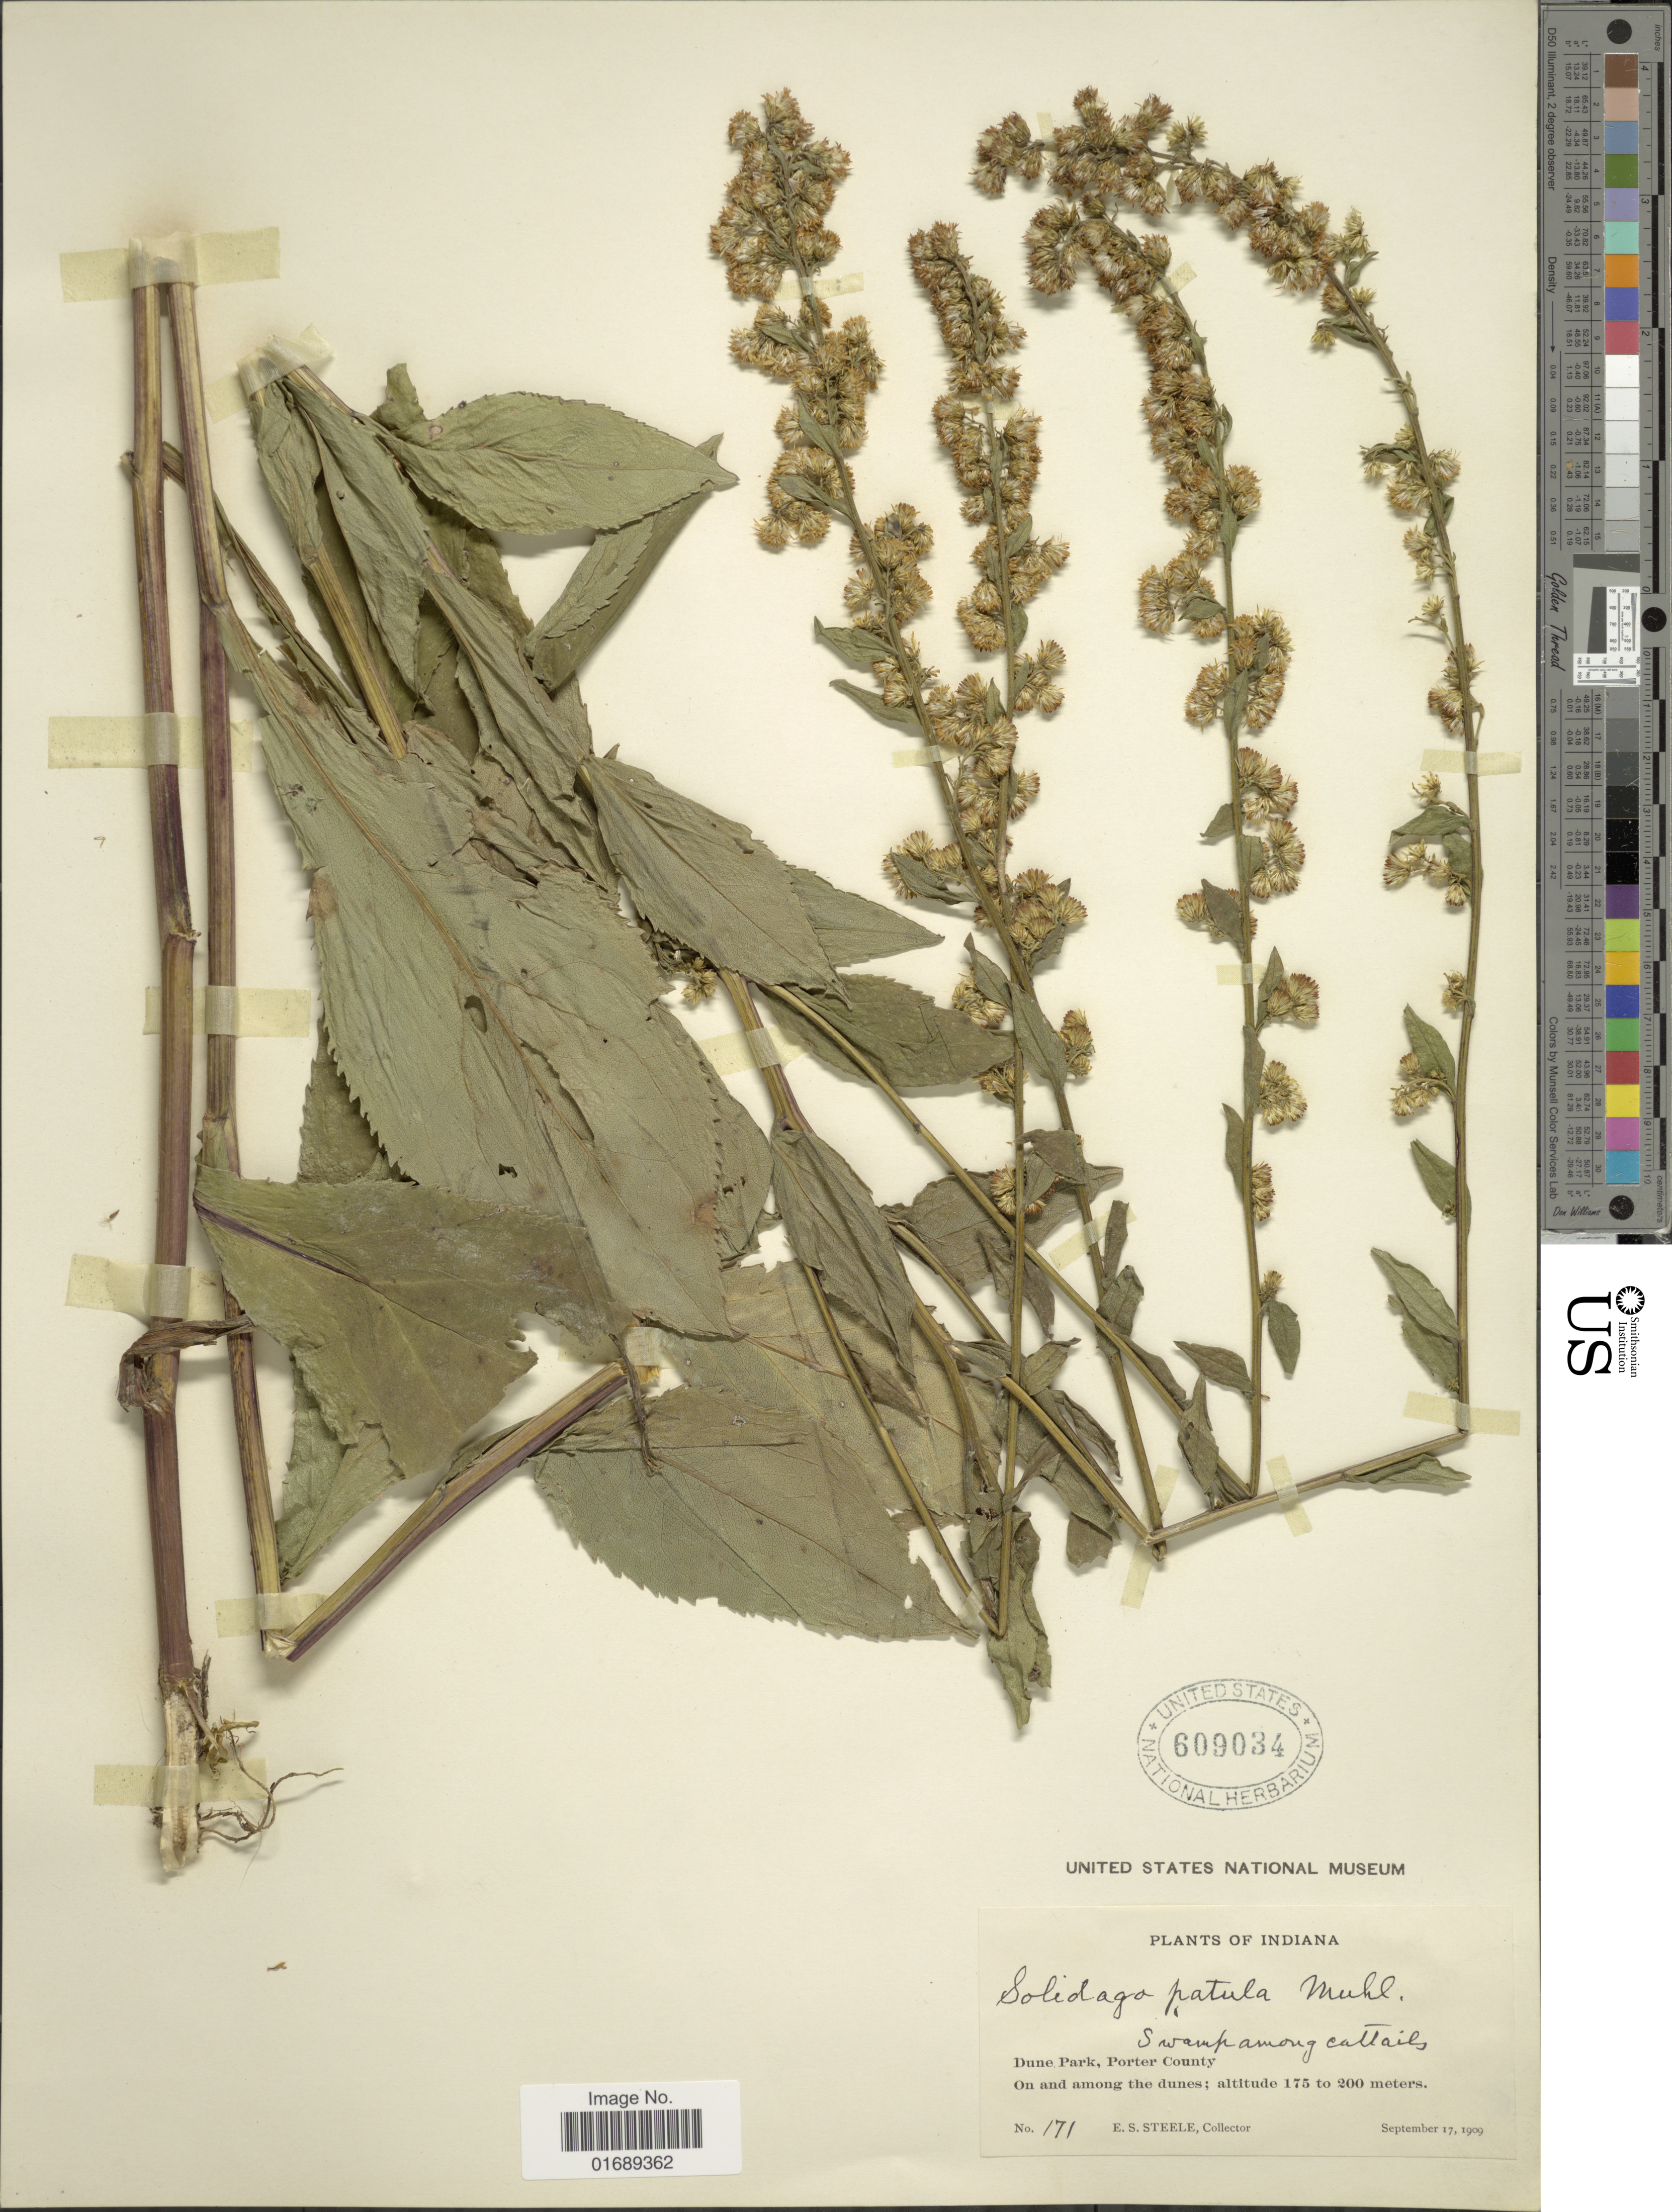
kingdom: Plantae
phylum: Tracheophyta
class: Magnoliopsida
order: Asterales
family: Asteraceae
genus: Solidago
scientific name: Solidago patula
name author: Muhl. ex Willd.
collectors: E. Steele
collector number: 171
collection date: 1909-09-17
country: United States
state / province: Indiana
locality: Swamp among cattails, Dune Park, Porter County, On and among the dunes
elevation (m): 175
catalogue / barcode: US 609034